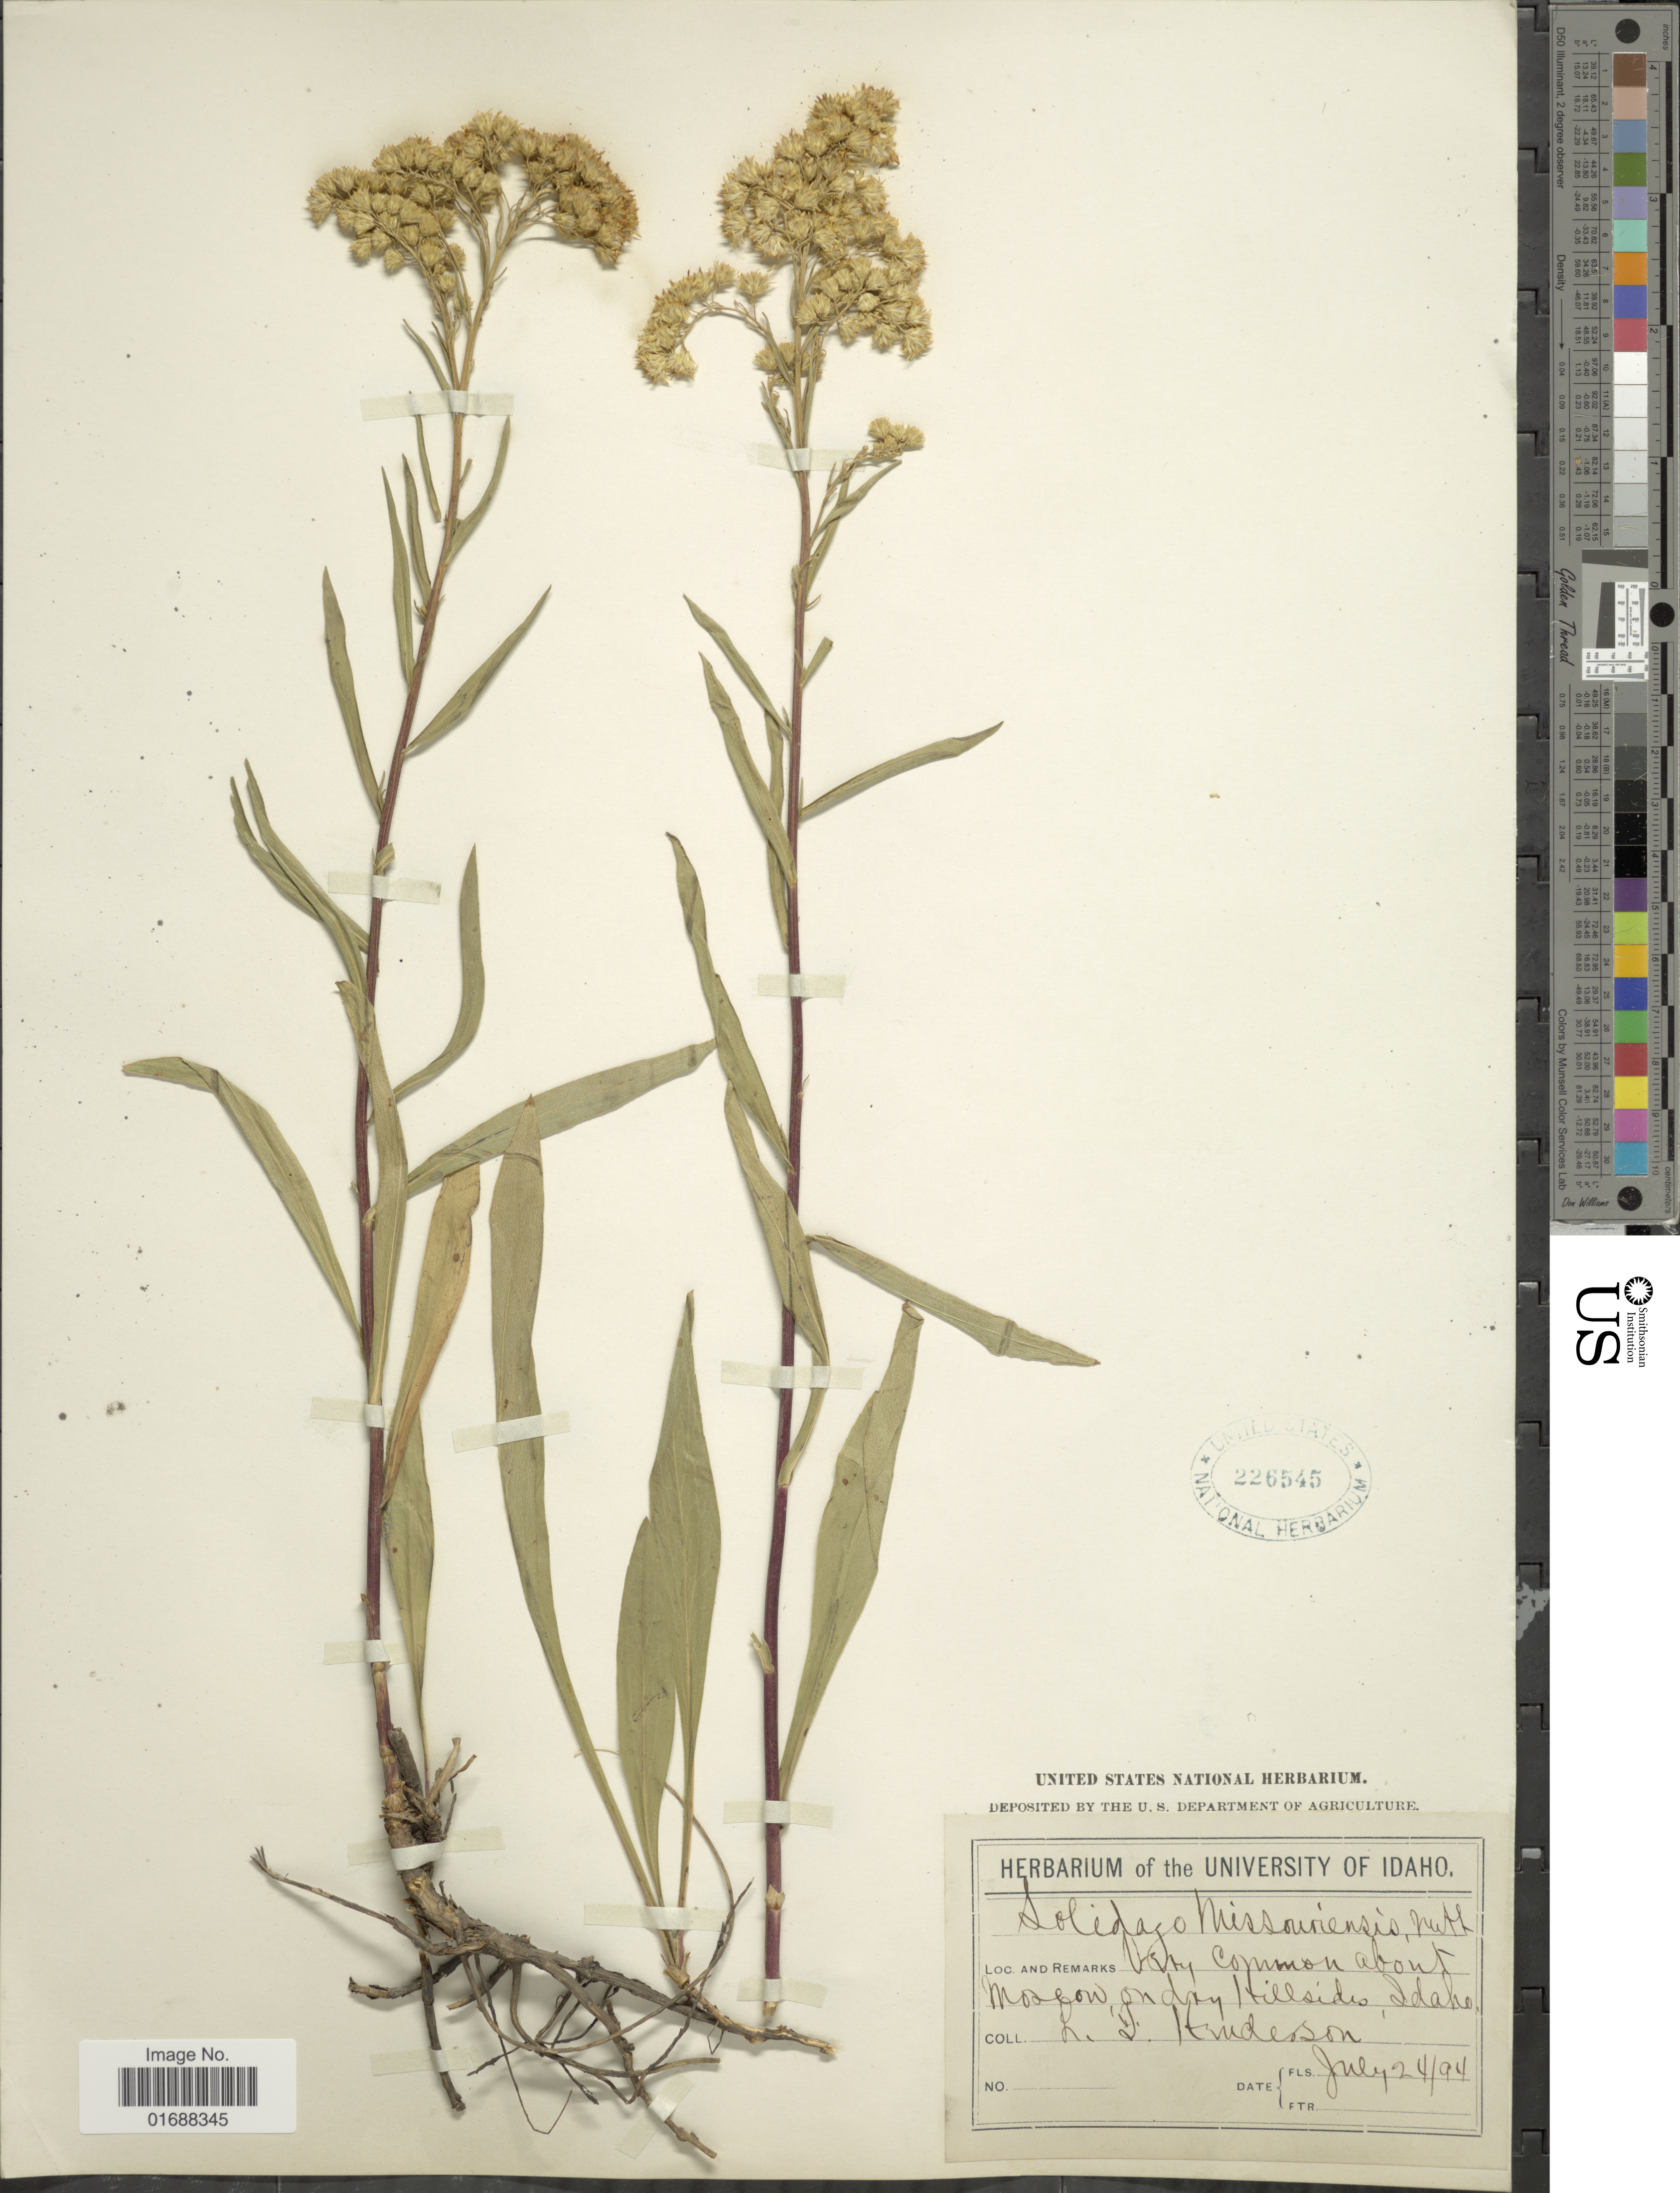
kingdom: Plantae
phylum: Tracheophyta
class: Magnoliopsida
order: Asterales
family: Asteraceae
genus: Solidago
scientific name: Solidago missouriensis var. missouriensis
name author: Nutt.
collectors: L. Huderson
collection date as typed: Transcribed d/m/y: 24/7/94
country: United States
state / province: Idaho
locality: Moscow on day Hillside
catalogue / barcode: US 226545